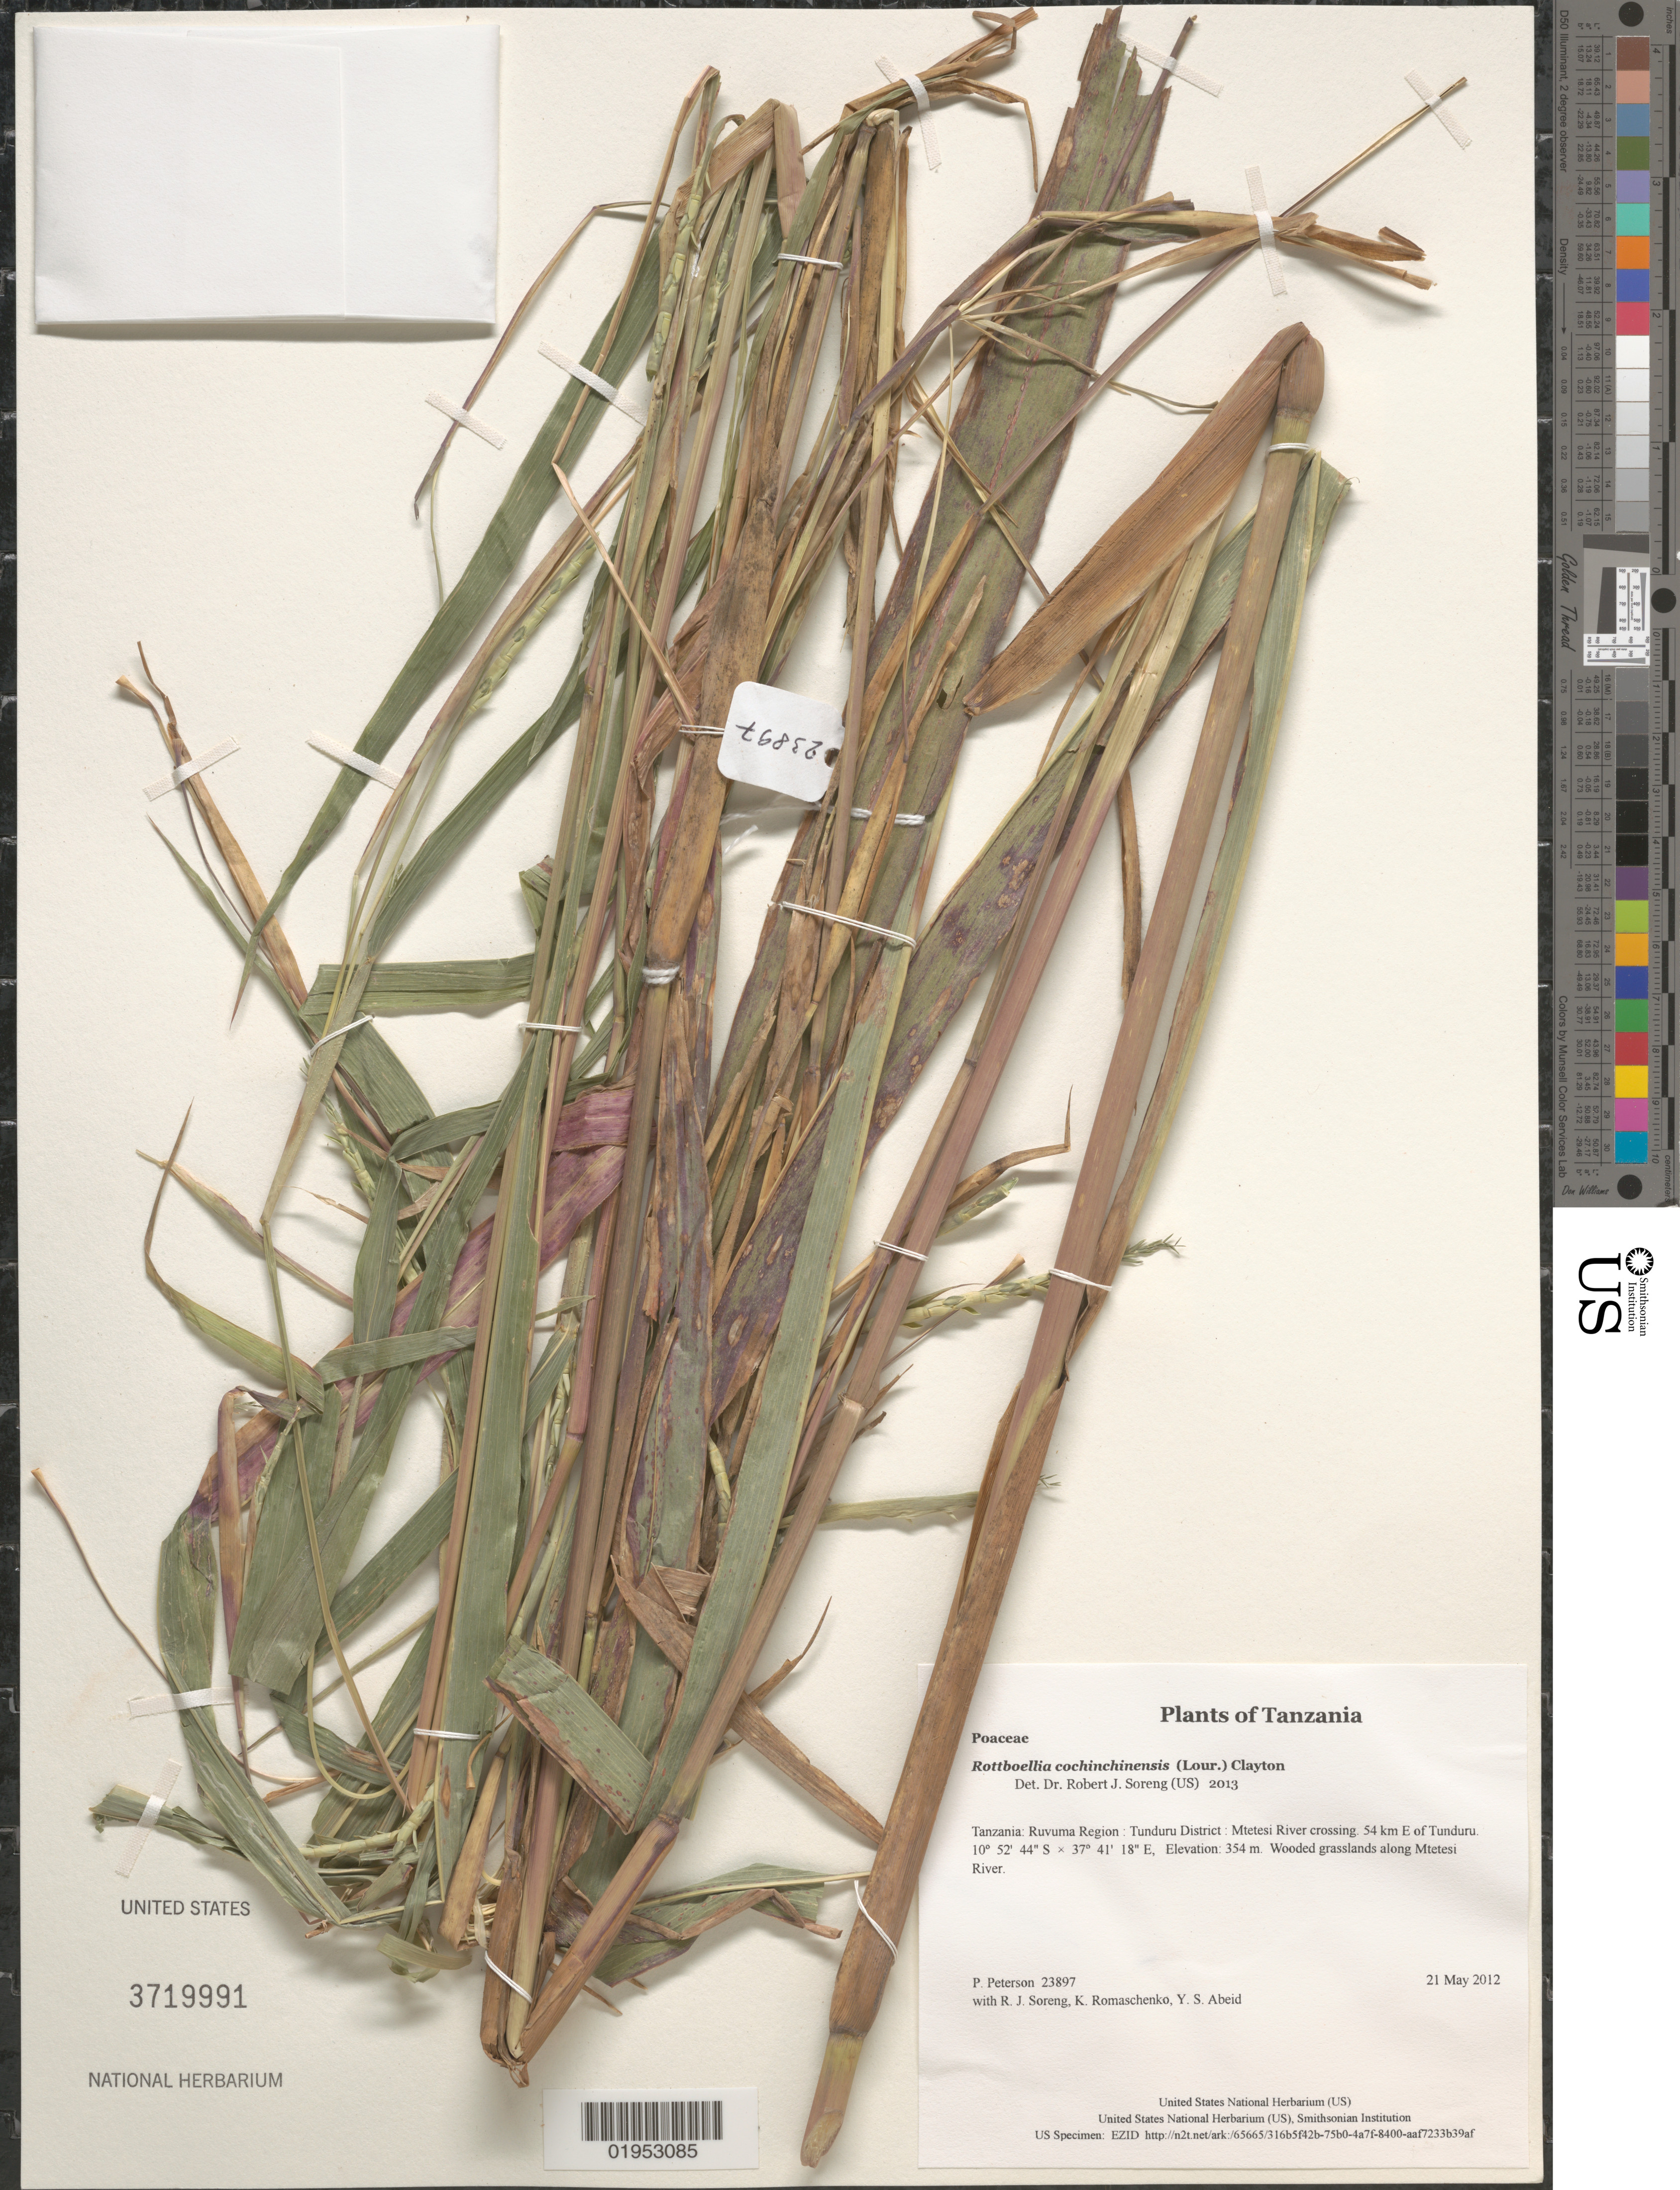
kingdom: Plantae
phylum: Tracheophyta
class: Liliopsida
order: Poales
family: Poaceae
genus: Rottboellia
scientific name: Rottboellia cochinchinensis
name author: (Lour.) Clayton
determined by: Soreng, Robert J., Research Associate (BOT), Smithsonian Institution - National Museum of Natural History (UNITED STATES)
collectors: P. M. Peterson, R. J. Soreng, K. Romaschenko & Y. Abeid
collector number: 23897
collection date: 2012-05-21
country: Tanzania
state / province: Ruvuma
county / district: Tunduru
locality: Mtetesi River crossing. 54 km E of Tunduru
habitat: Wooded grasslands along Mtetesi River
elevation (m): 354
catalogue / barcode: US 3719991